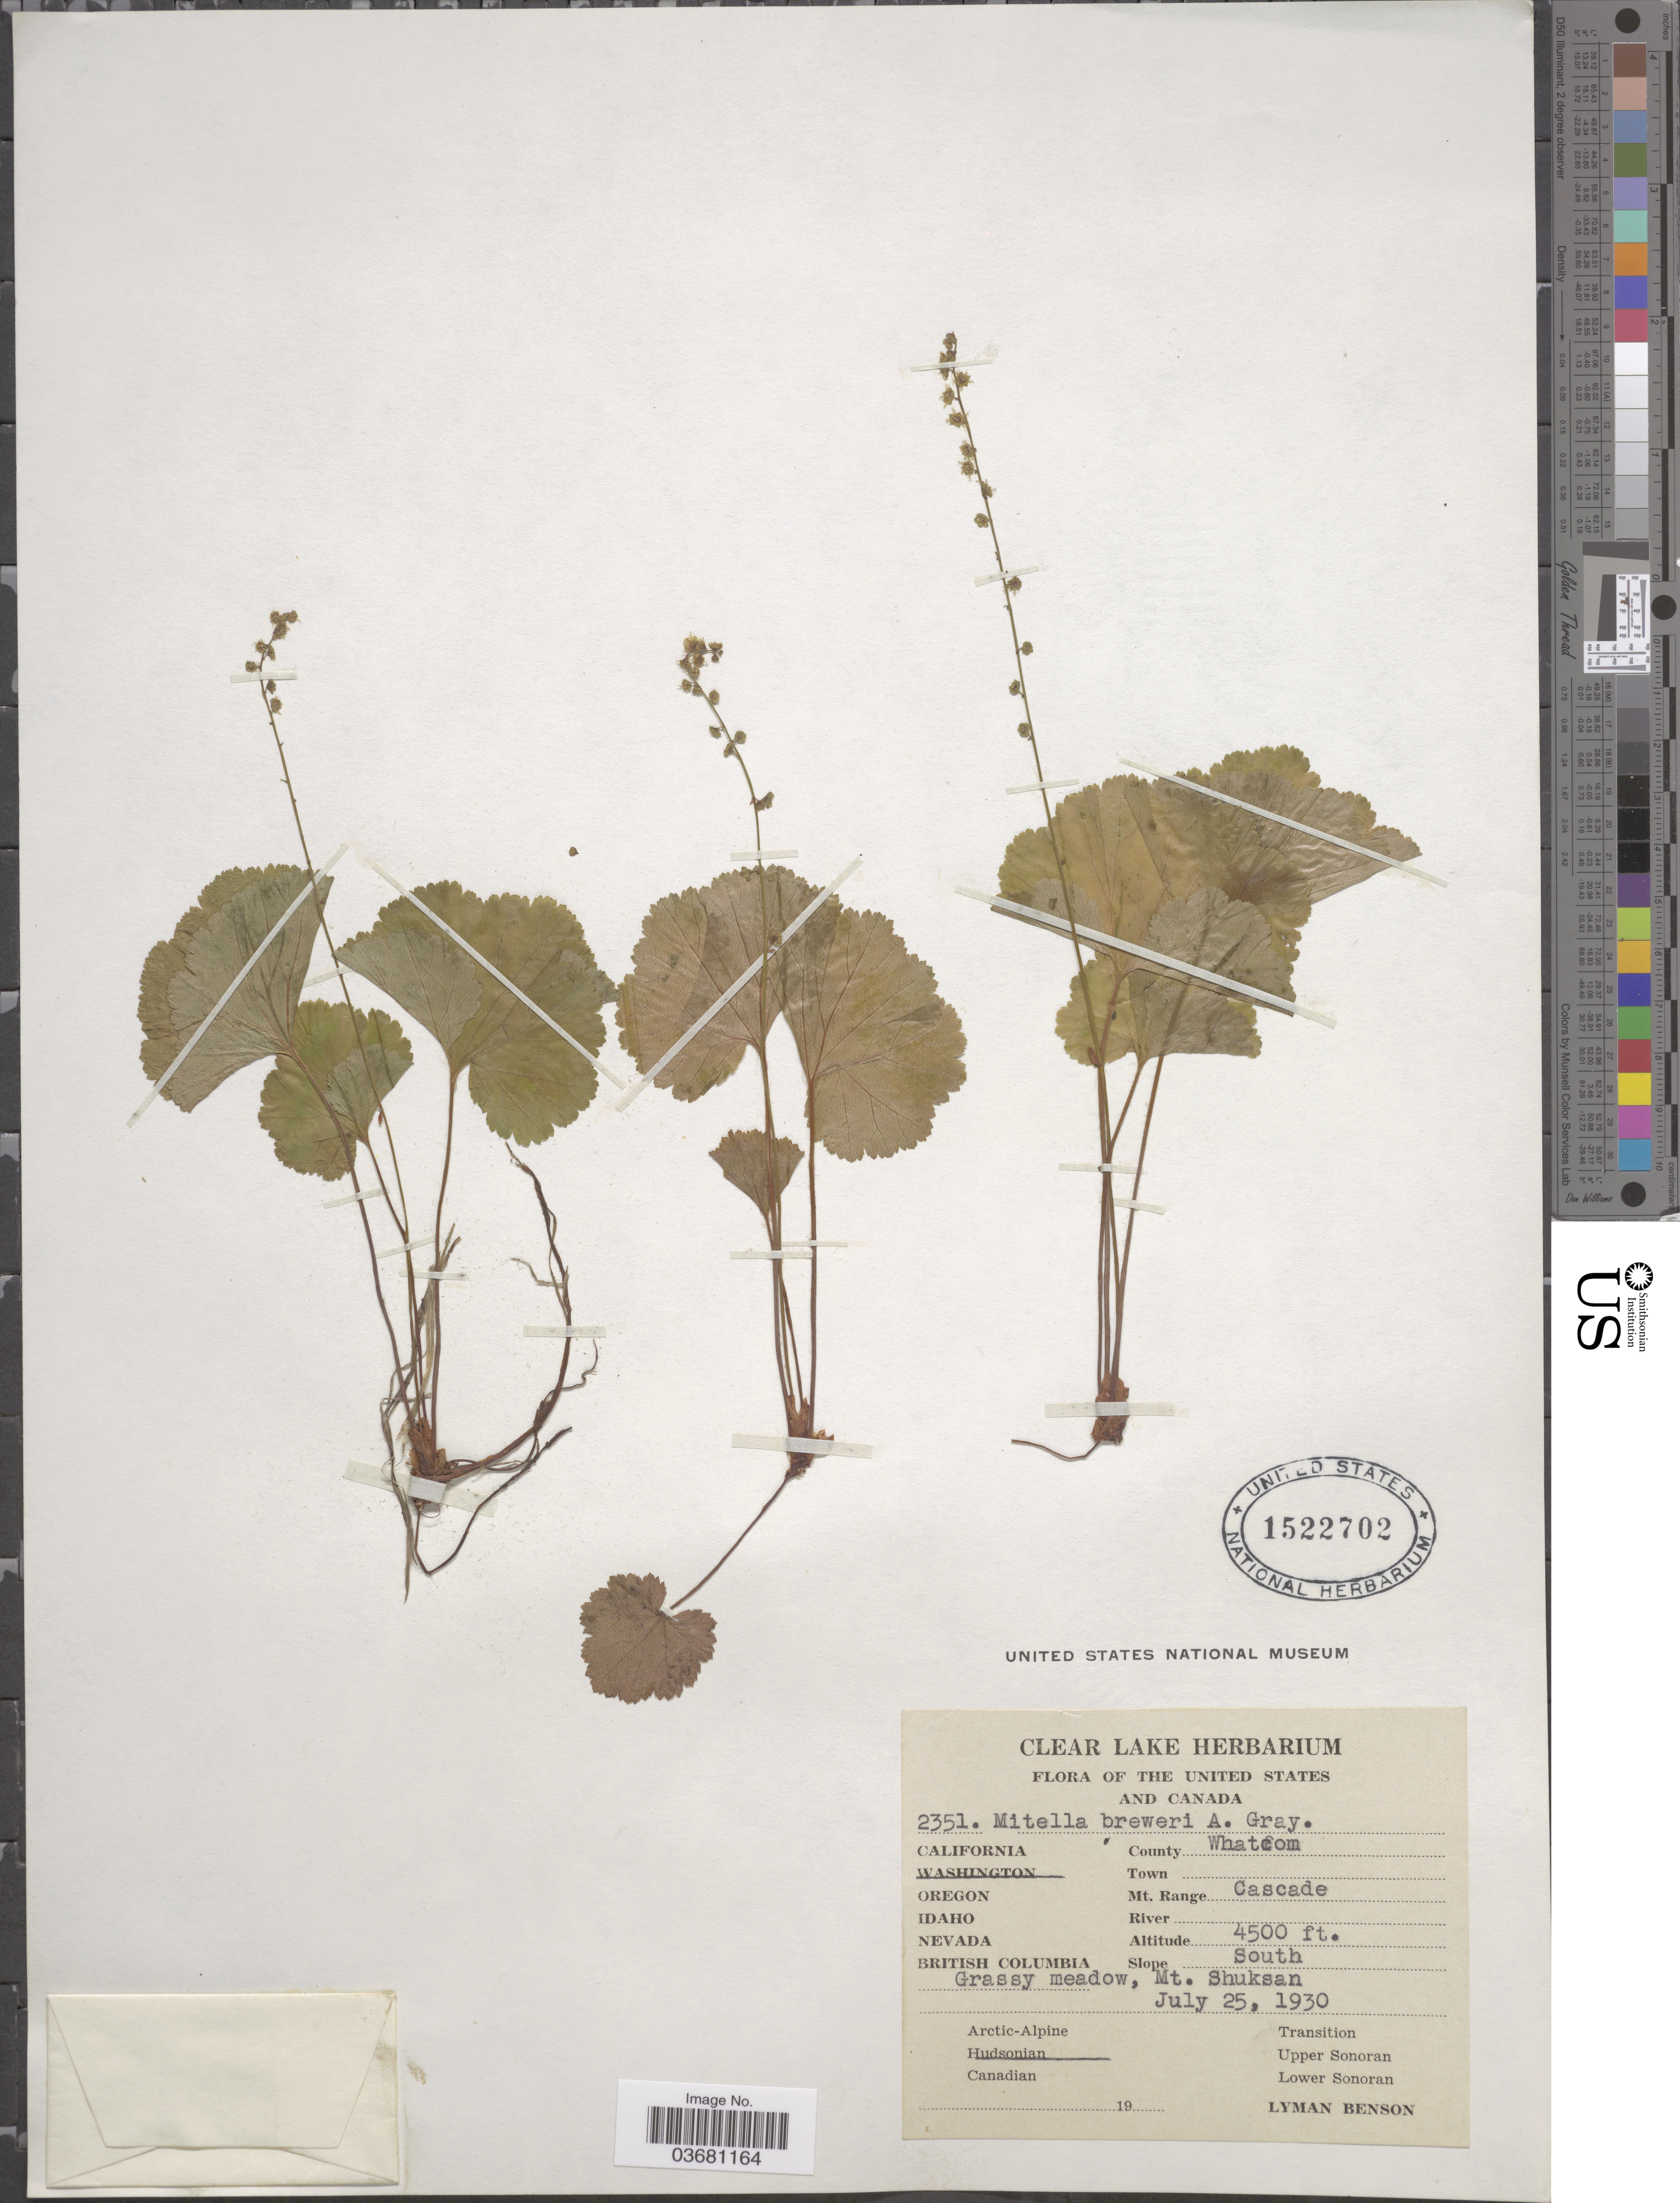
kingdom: Plantae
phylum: Tracheophyta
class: Magnoliopsida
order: Saxifragales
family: Saxifragaceae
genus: Mitella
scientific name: Mitella breweri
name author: A. Gray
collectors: L. D. Benson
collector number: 2351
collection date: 1930-07-25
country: United States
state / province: Washington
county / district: Whatcom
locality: County Whatcom. Mt. Range Cascade. Slope South. Grassy meadow, Mt. Shuksan. Arctic-Alpine. Transition. Upper Sonoran. Canadian. Lower Sonoran.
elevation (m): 1372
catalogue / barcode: US 1522702